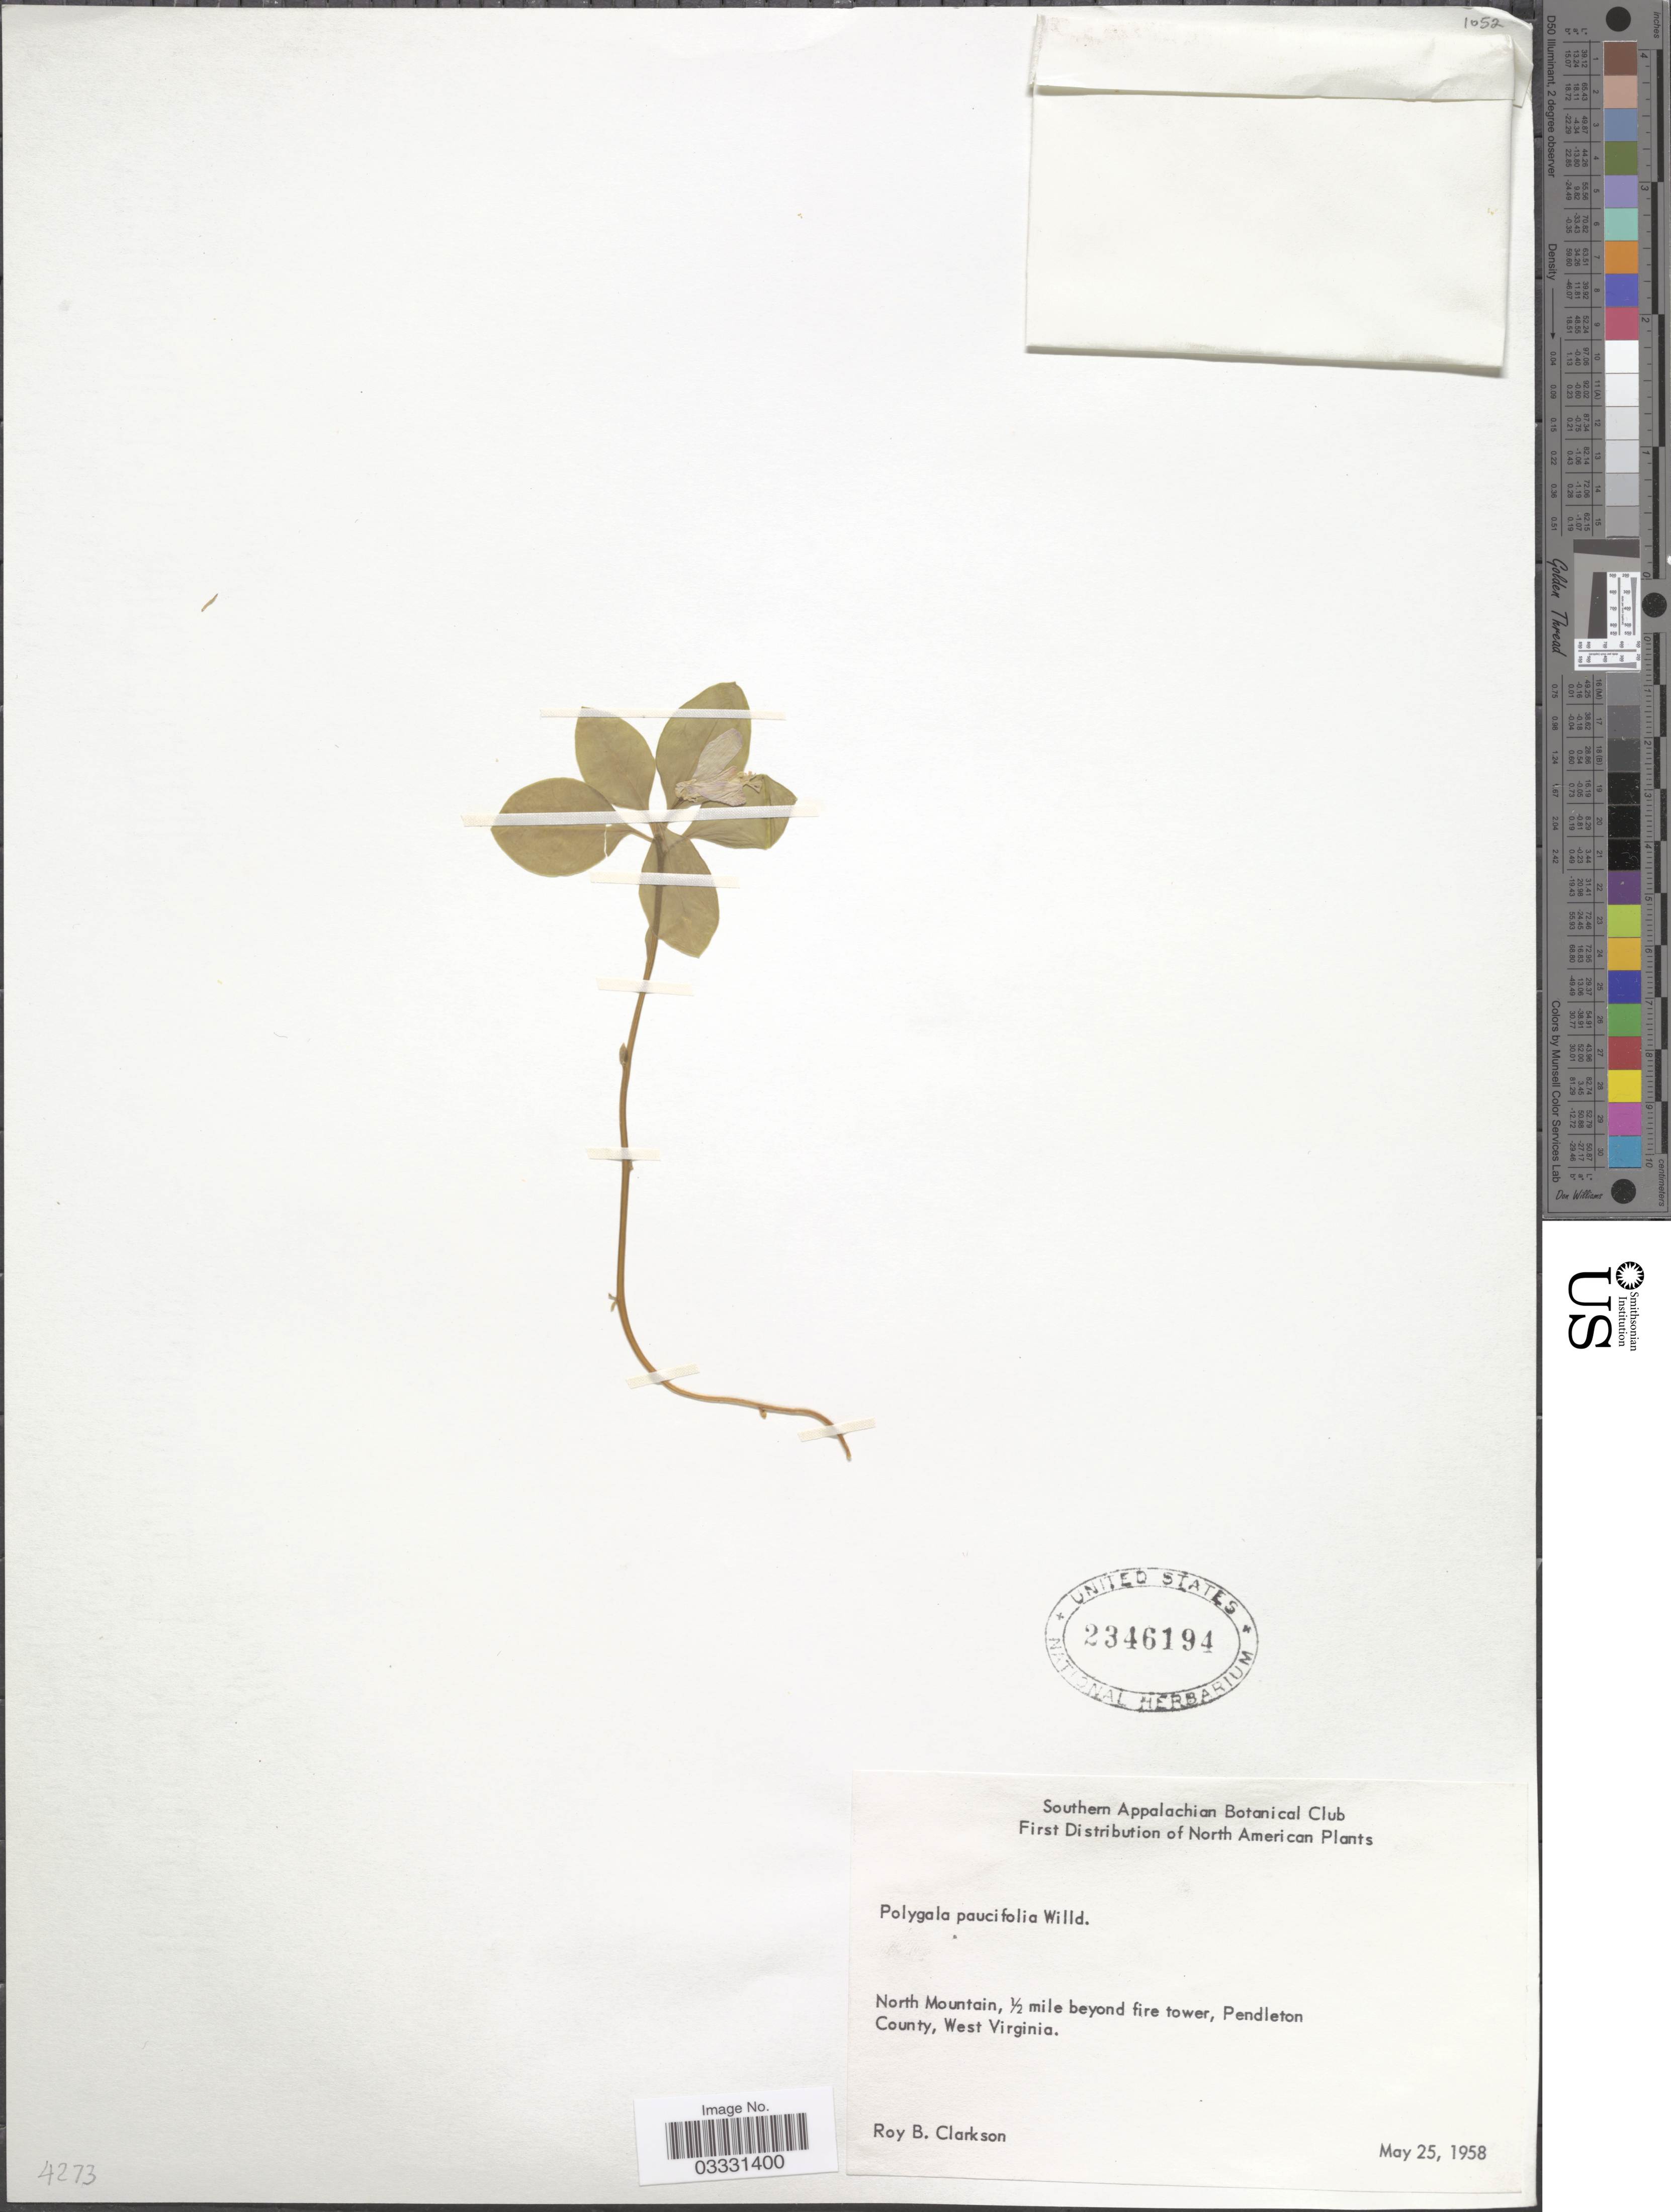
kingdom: Plantae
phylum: Tracheophyta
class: Magnoliopsida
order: Fabales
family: Polygalaceae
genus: Polygaloides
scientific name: Polygaloides paucifolia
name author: (Willd.) J.R. Abbott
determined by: Strong, Mark T., (BOT), Smithsonian Institution - National Museum of Natural History (UNITED STATES)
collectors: R. Clarkson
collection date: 1958-05-25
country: United States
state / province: West Virginia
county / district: Pendleton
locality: North Mountain, ½ mile beyond fire tower, Pendleton County.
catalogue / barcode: US 2346194